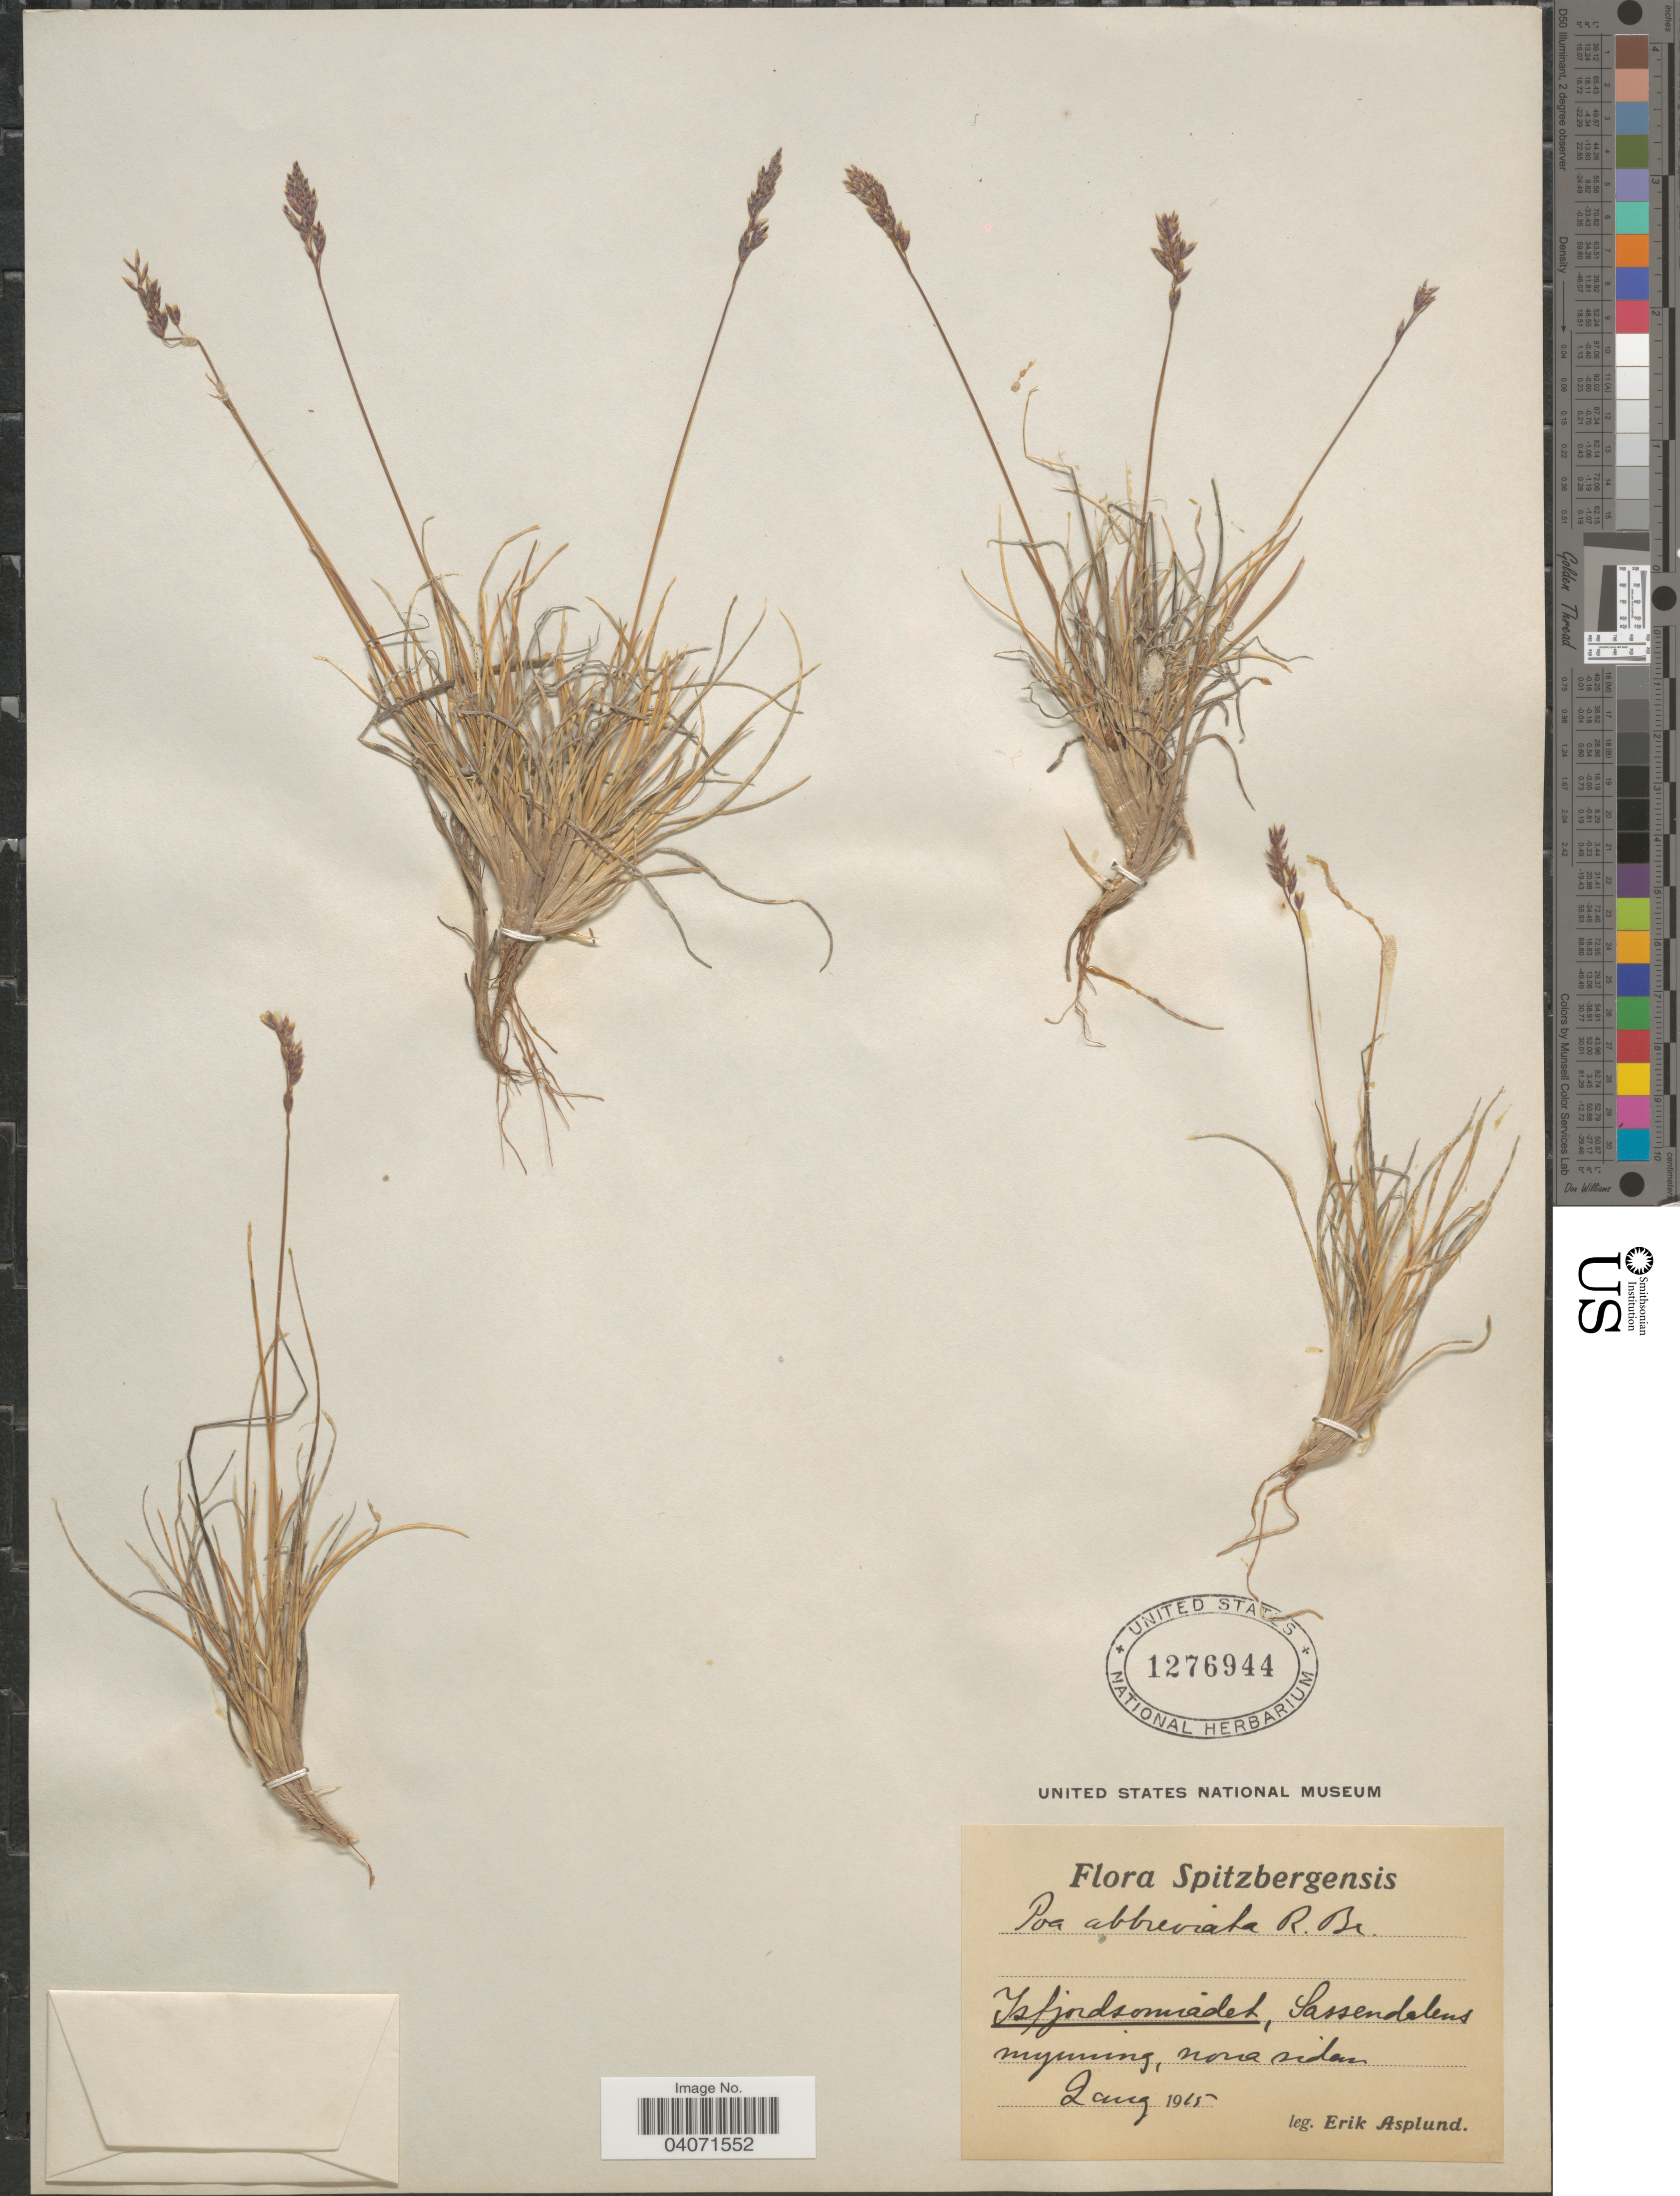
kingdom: Plantae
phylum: Tracheophyta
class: Liliopsida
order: Poales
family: Poaceae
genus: Poa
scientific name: Poa abbreviata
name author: R. Br.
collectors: E. Asplund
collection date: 1915-08-02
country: Norway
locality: Spitzbergensis. Isfjordsomiadet, Sassendalens myinning, nora sidan.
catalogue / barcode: US 1276944